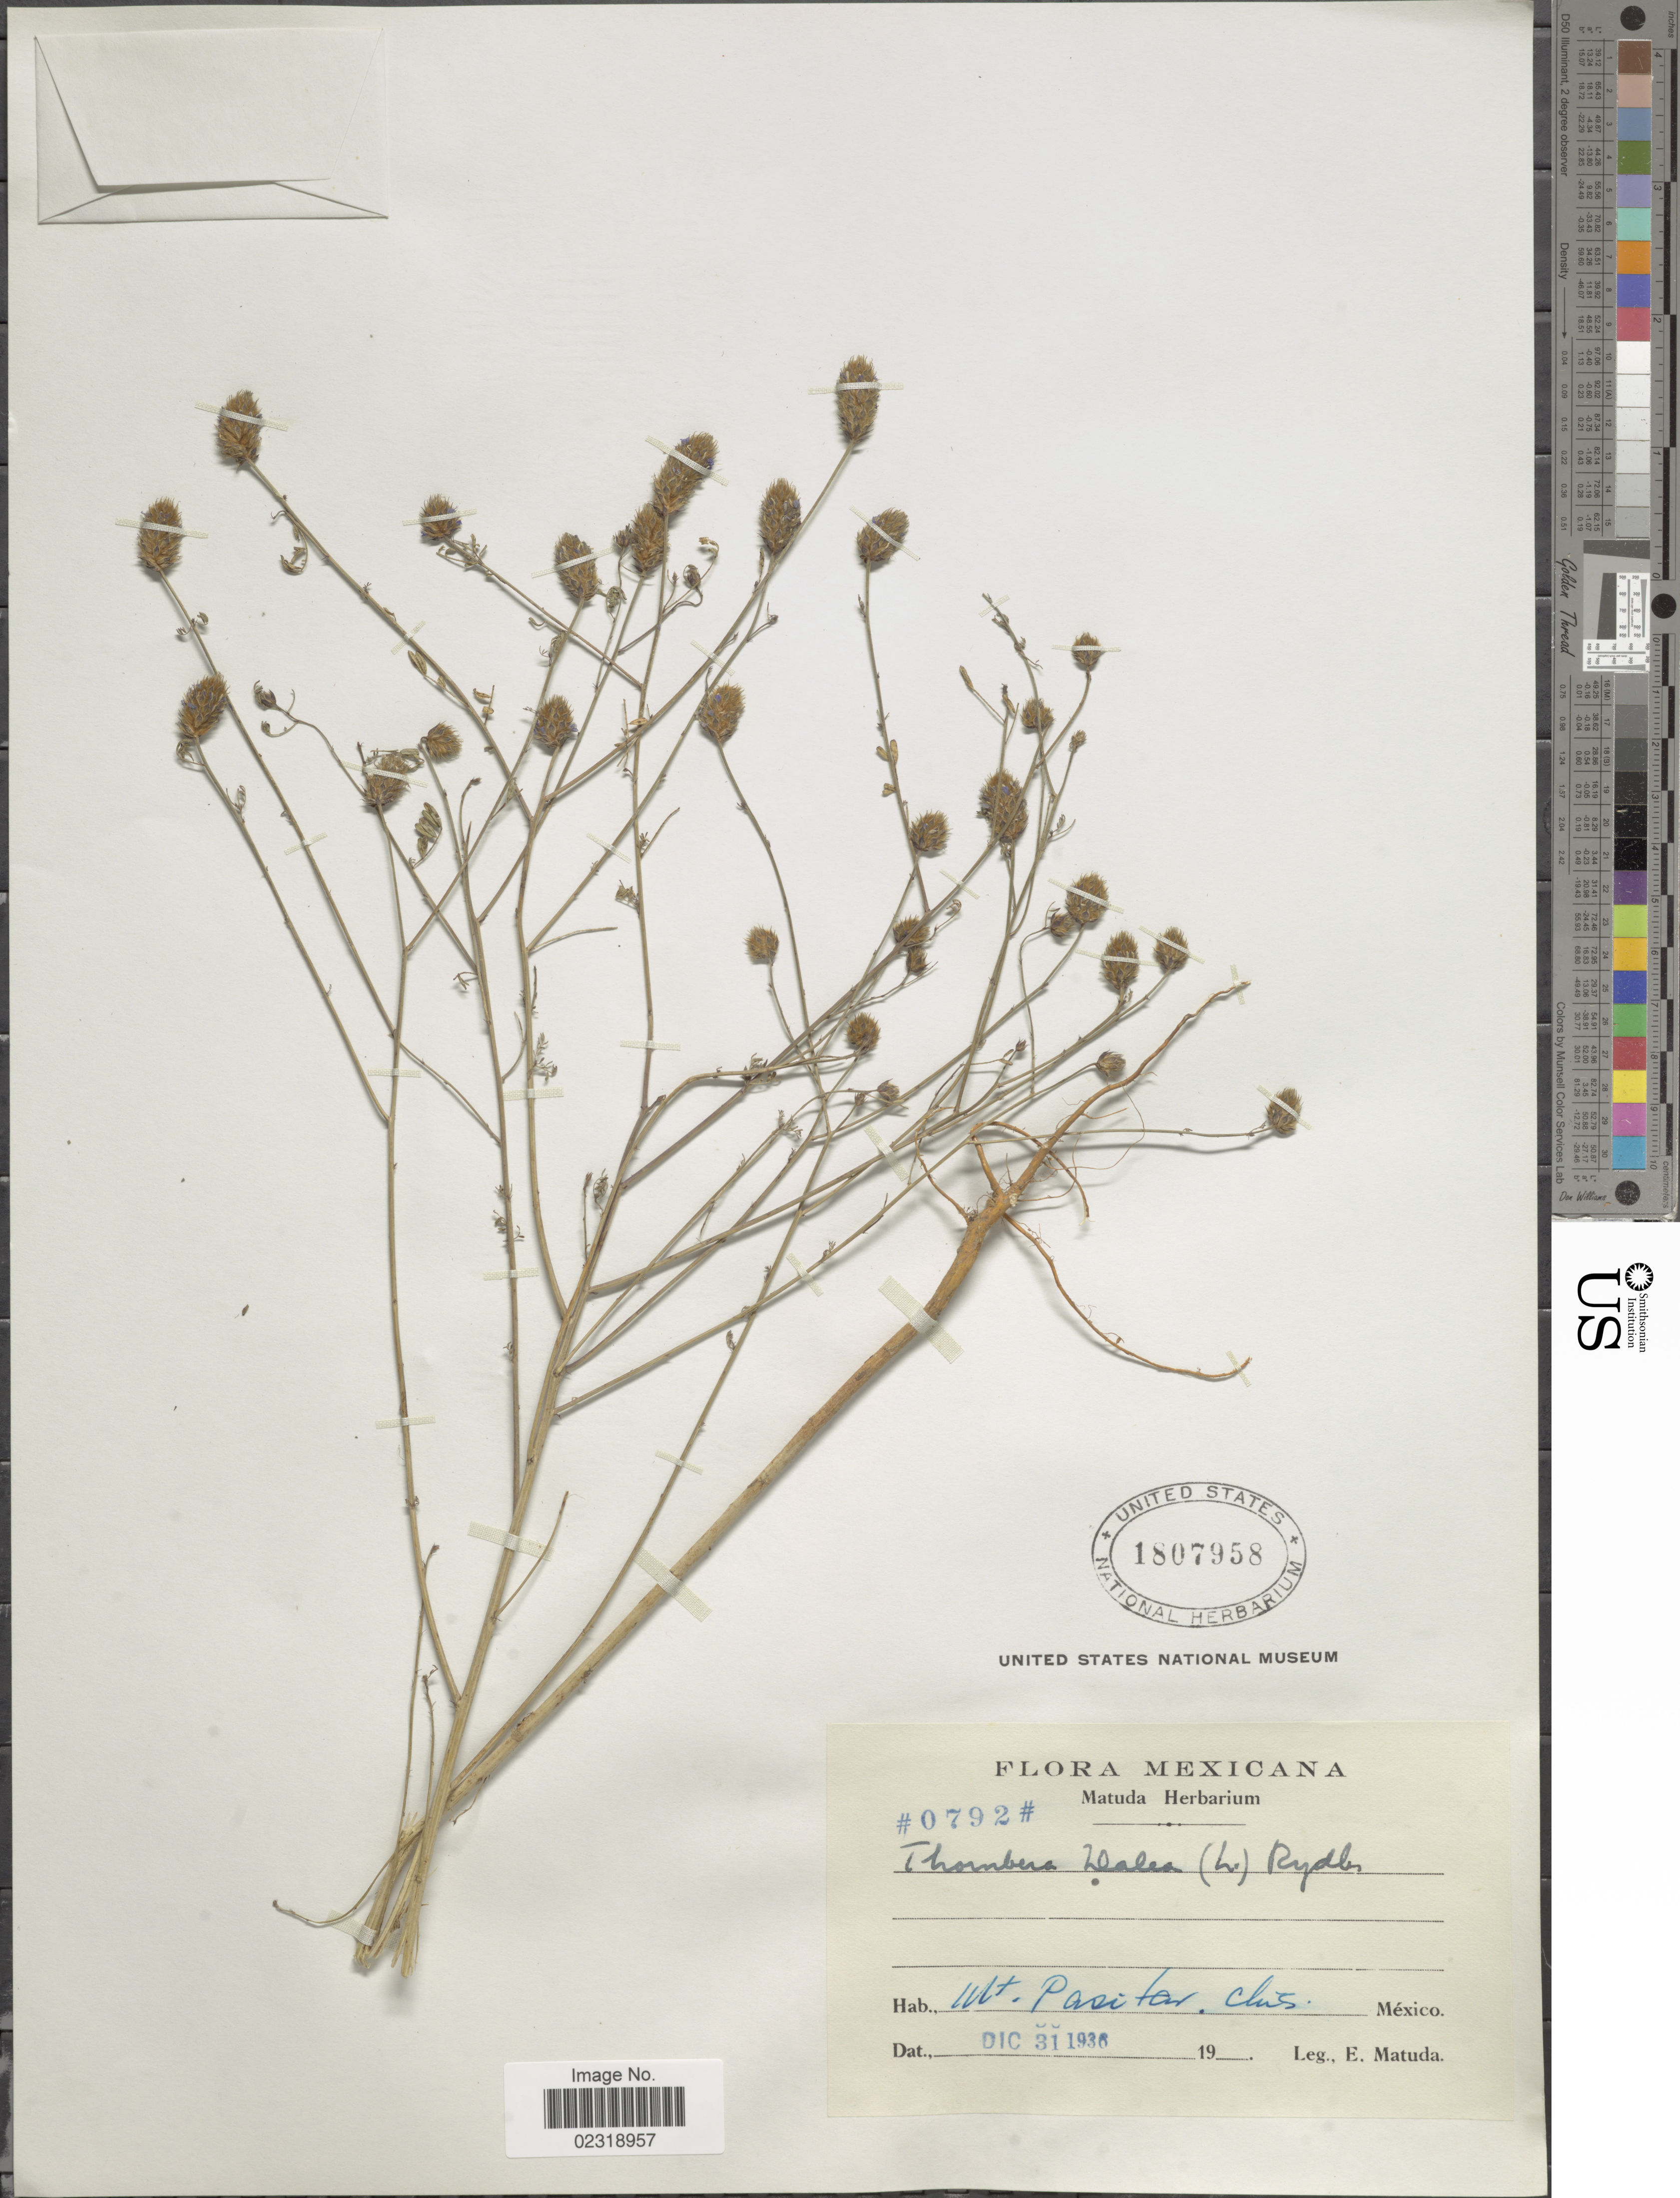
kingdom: Plantae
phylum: Tracheophyta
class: Magnoliopsida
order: Fabales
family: Fabaceae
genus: Dalea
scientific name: Dalea cliffortiana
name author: Willd.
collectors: E. Matuda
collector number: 0792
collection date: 1936-12-31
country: Mexico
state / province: Chiapas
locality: Mt. Pasital Chis.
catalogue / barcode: US 1807958